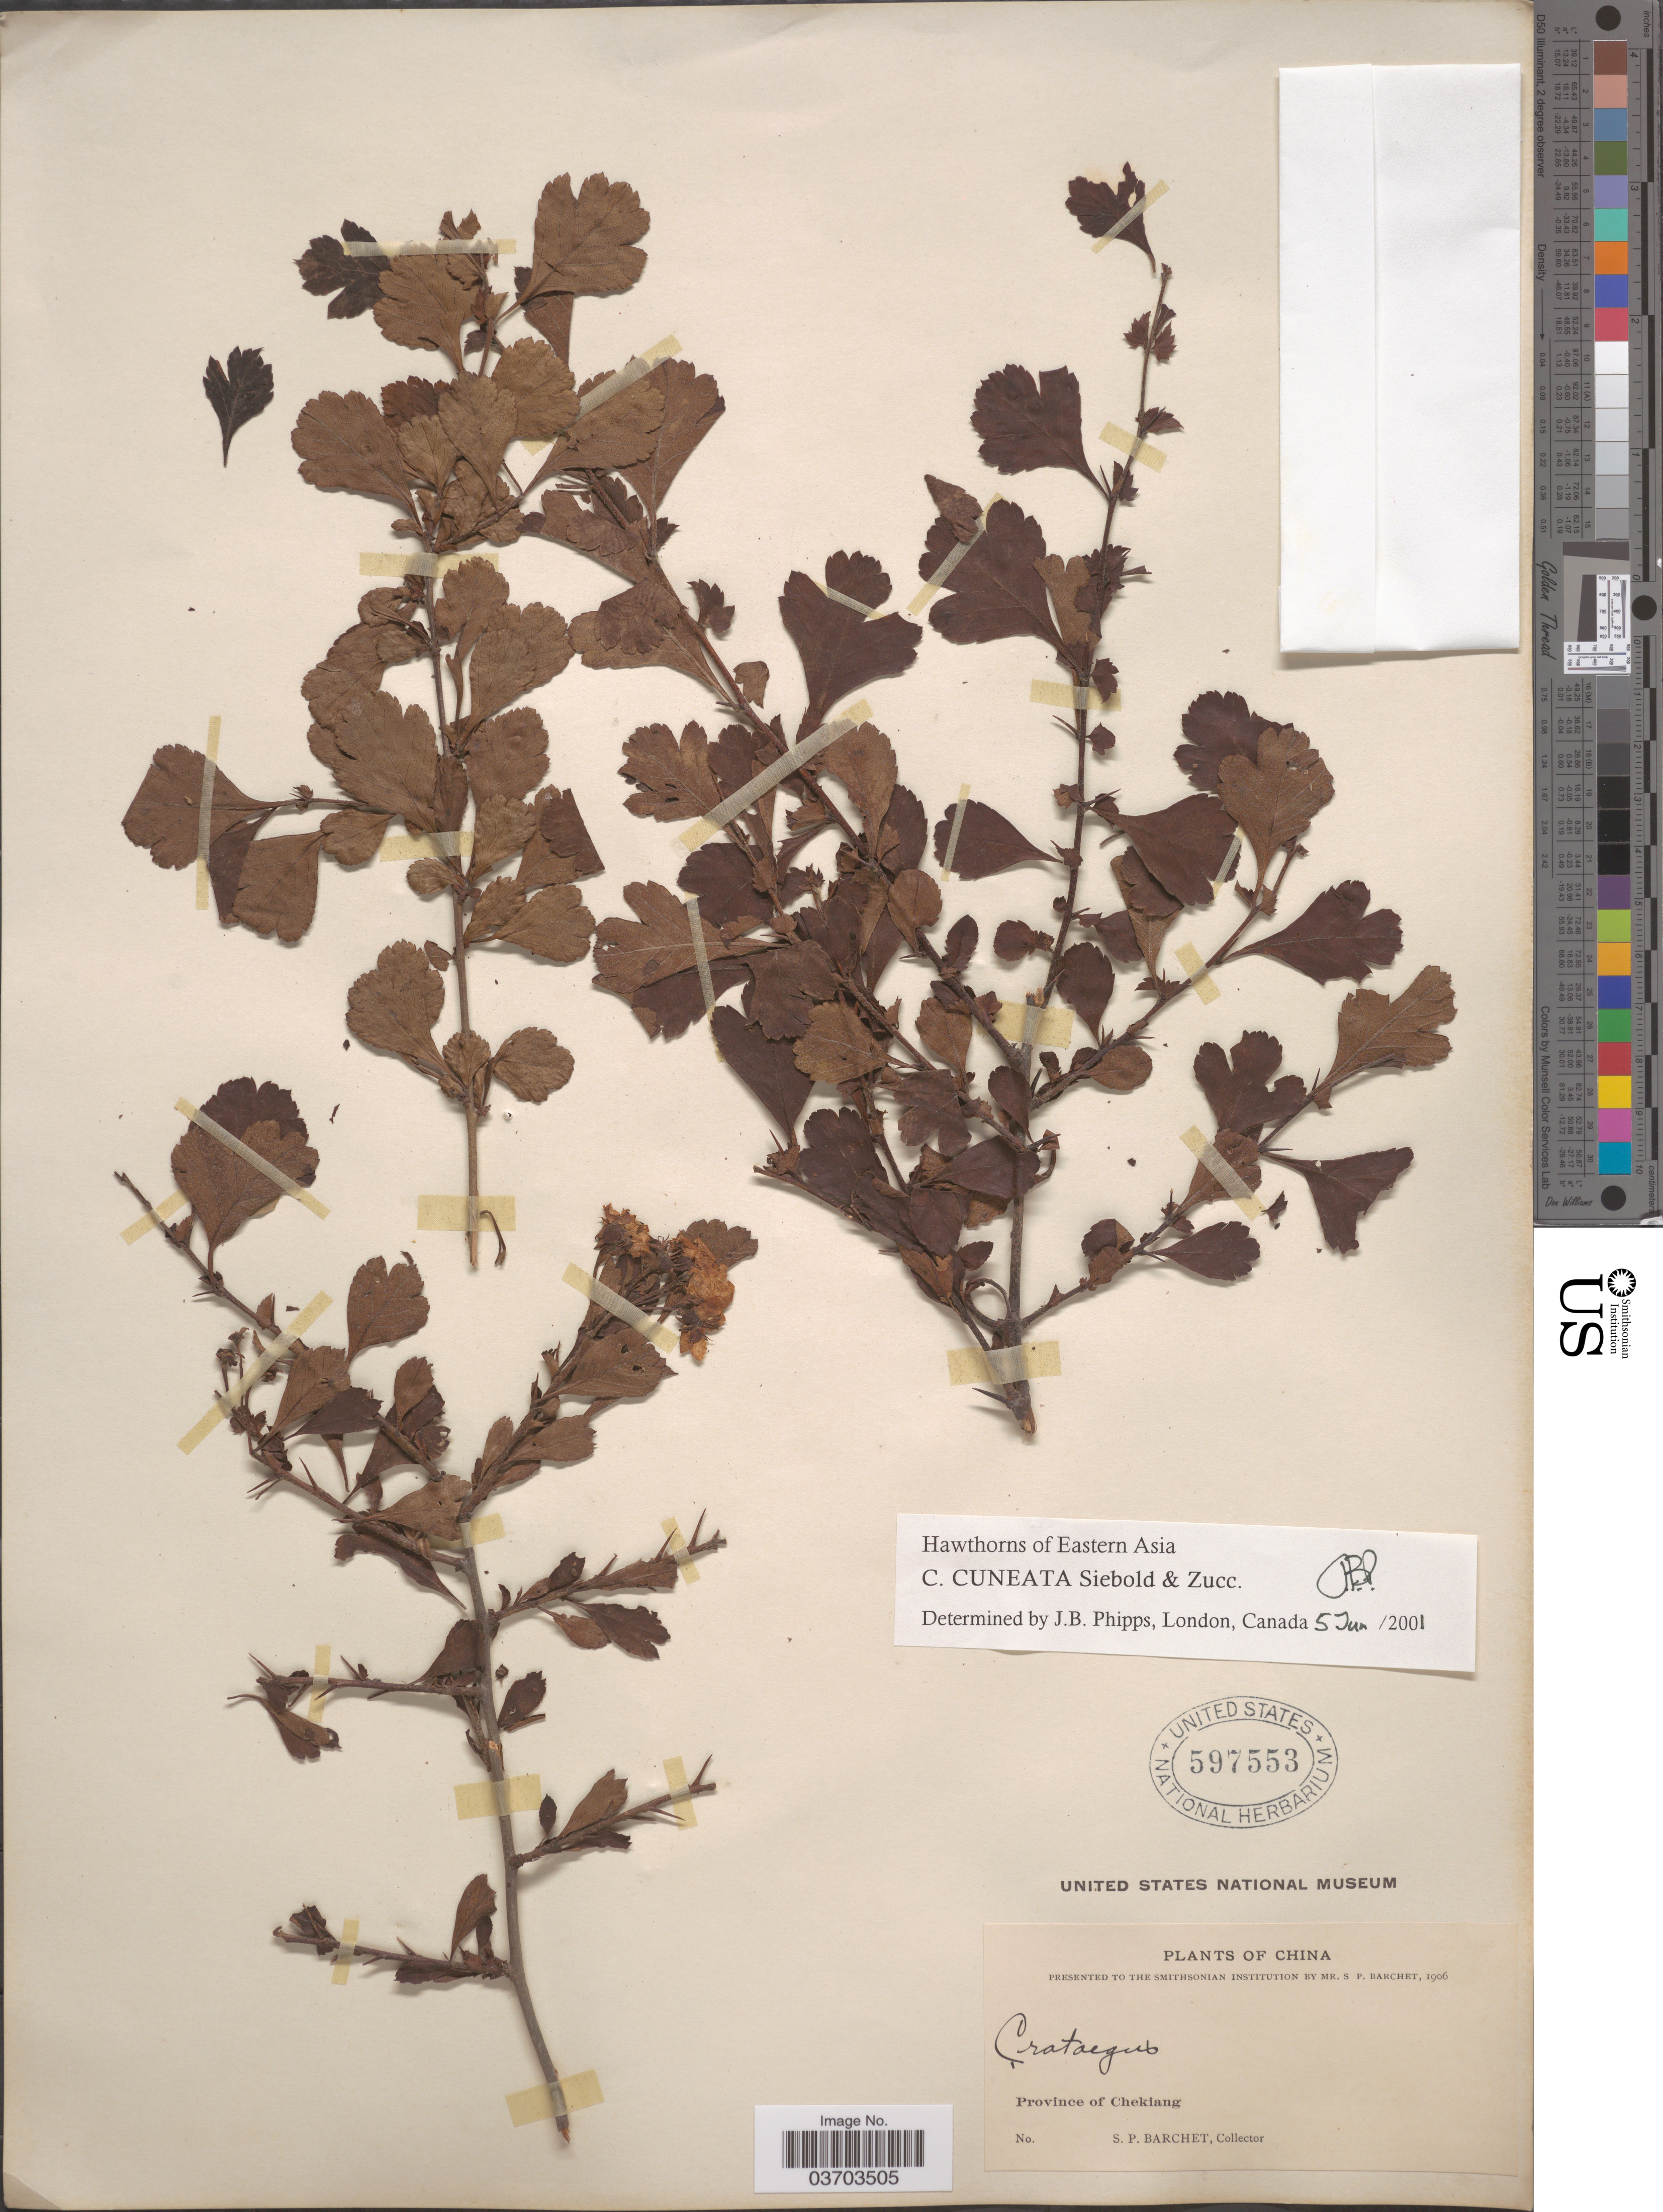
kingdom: Plantae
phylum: Tracheophyta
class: Magnoliopsida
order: Rosales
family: Rosaceae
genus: Crataegus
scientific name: Crataegus cuneata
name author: Siebold & Zucc.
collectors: S. P. Barchet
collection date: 1906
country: China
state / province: Zhejiang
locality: Province of Chekiang.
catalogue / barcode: US 597553